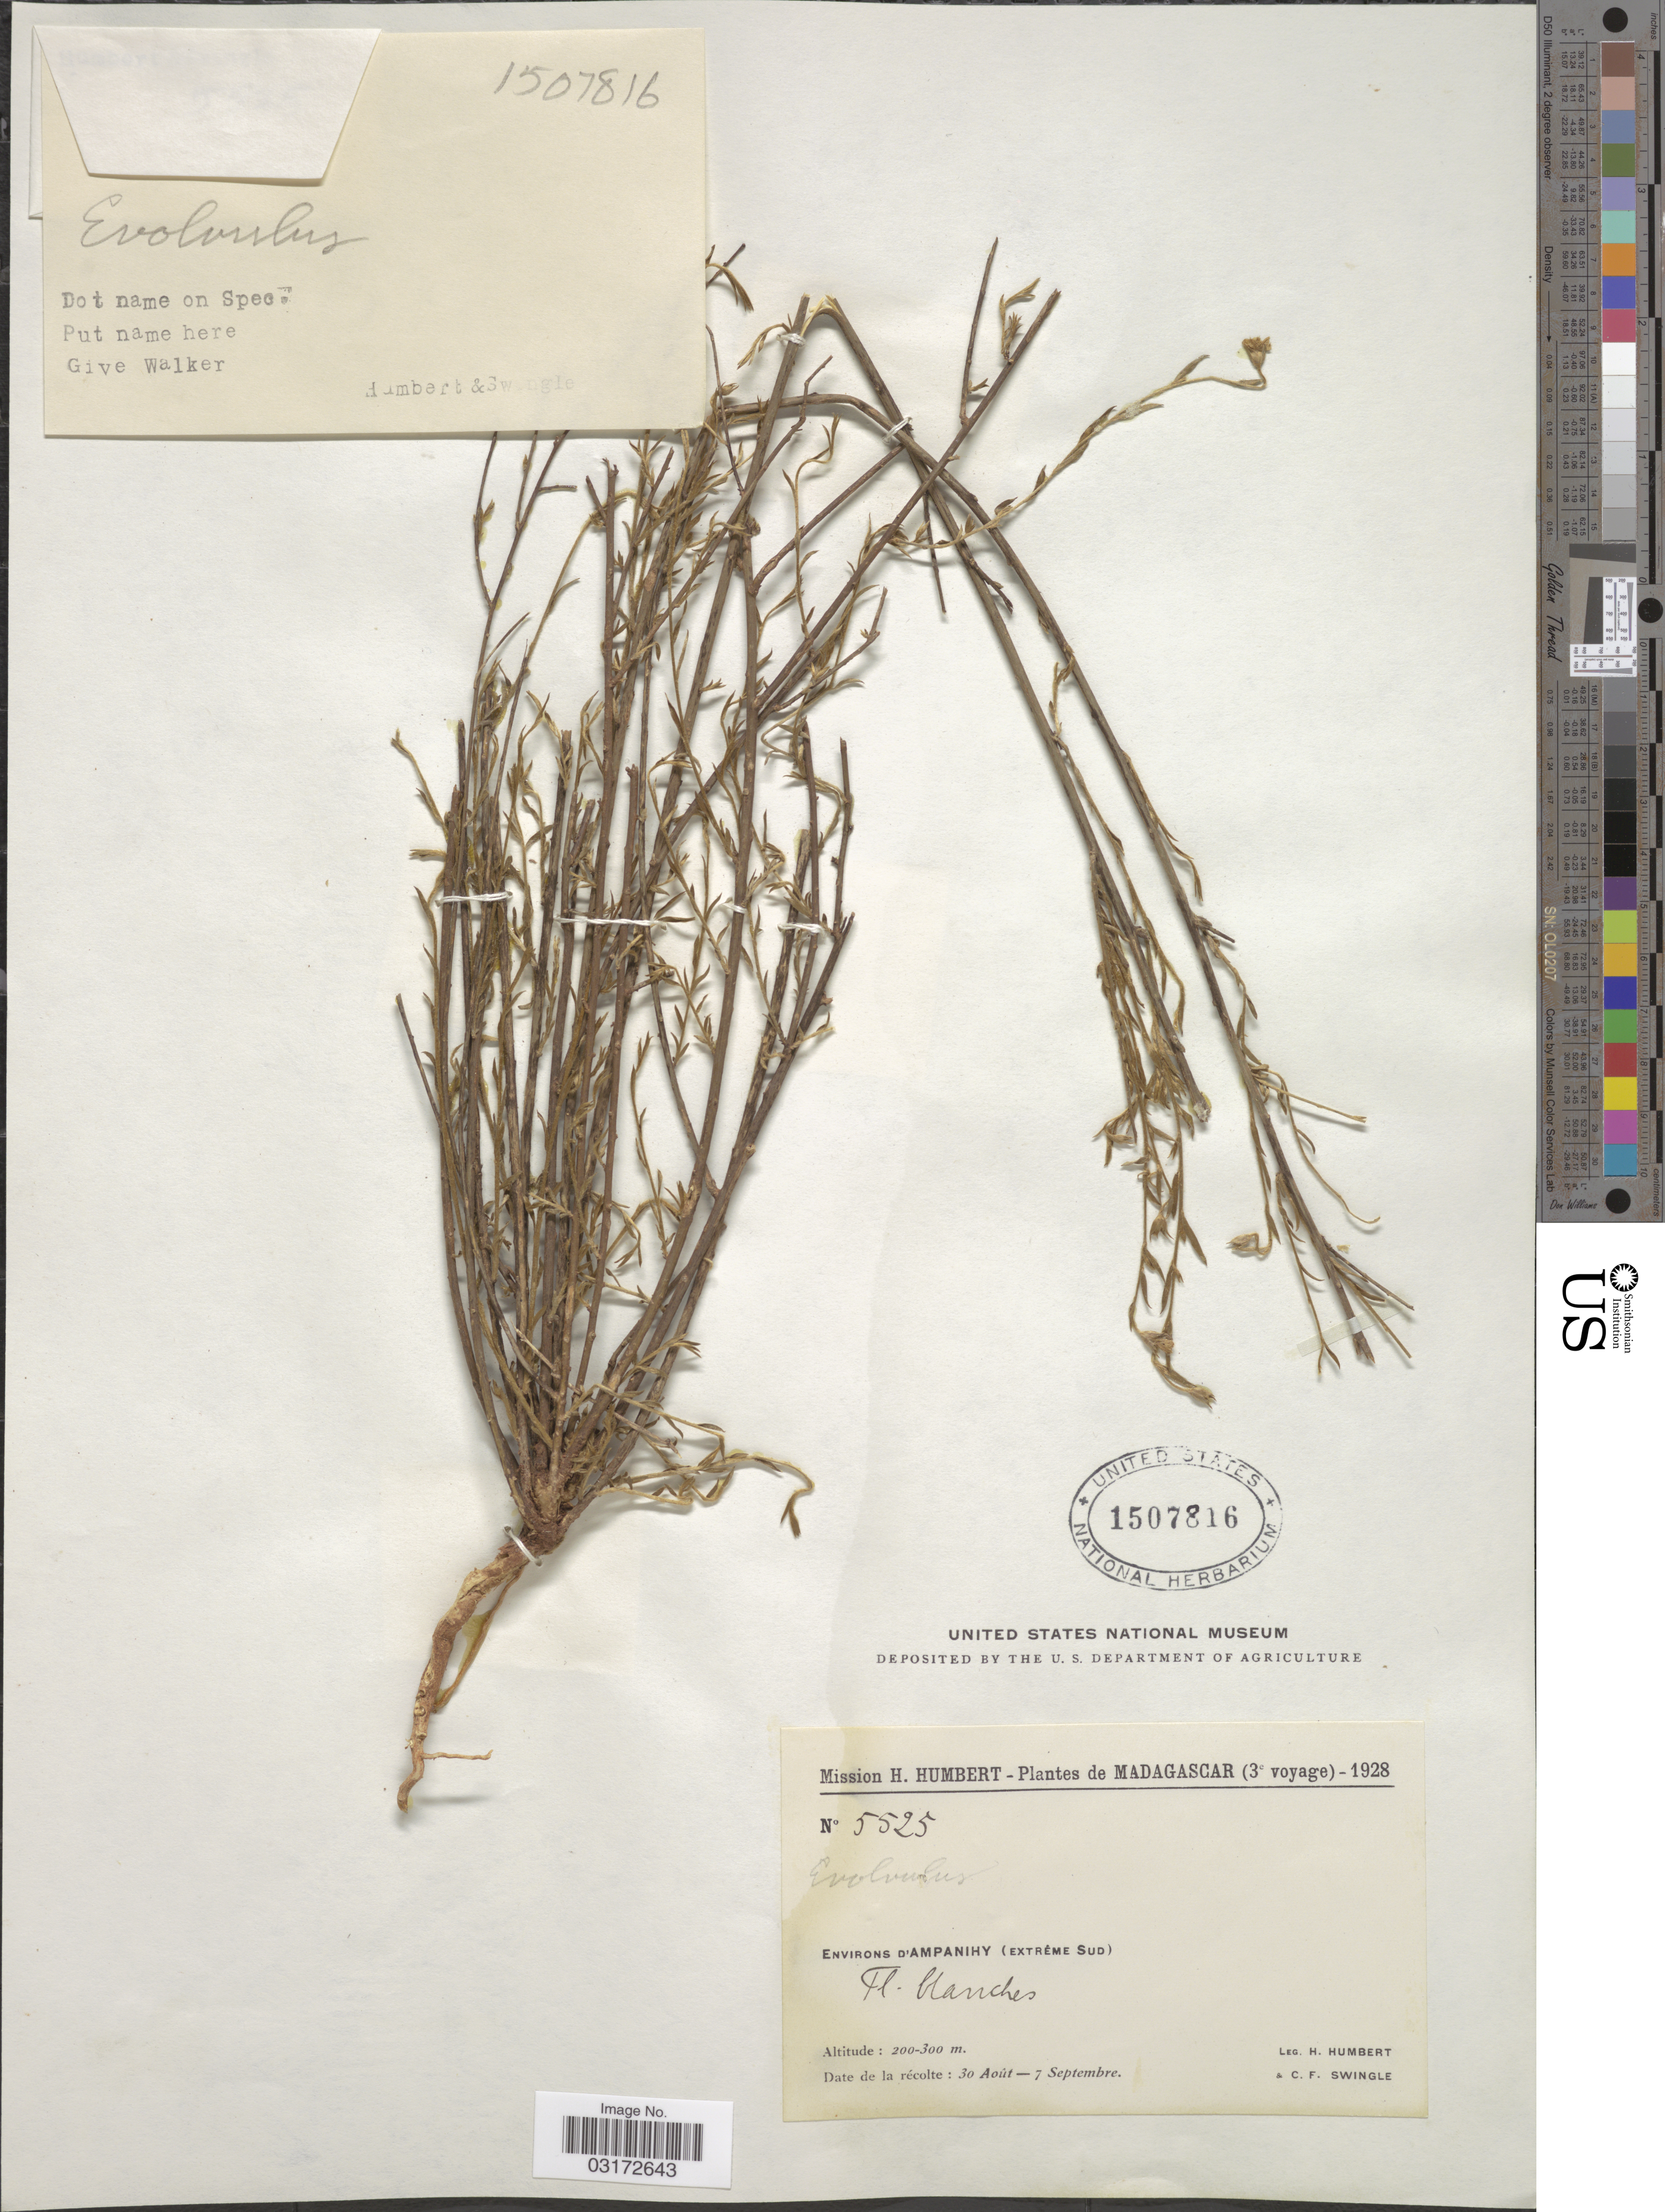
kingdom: Plantae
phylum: Tracheophyta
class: Magnoliopsida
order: Solanales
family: Convolvulaceae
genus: Evolvulus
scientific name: Evolvulus sp.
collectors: H. Humbert & C. Swingle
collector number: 5525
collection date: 1928-08-30/1928-09-07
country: Madagascar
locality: Environs d'Ampanihy (extréme Sud).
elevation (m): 200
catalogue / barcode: US 1507816